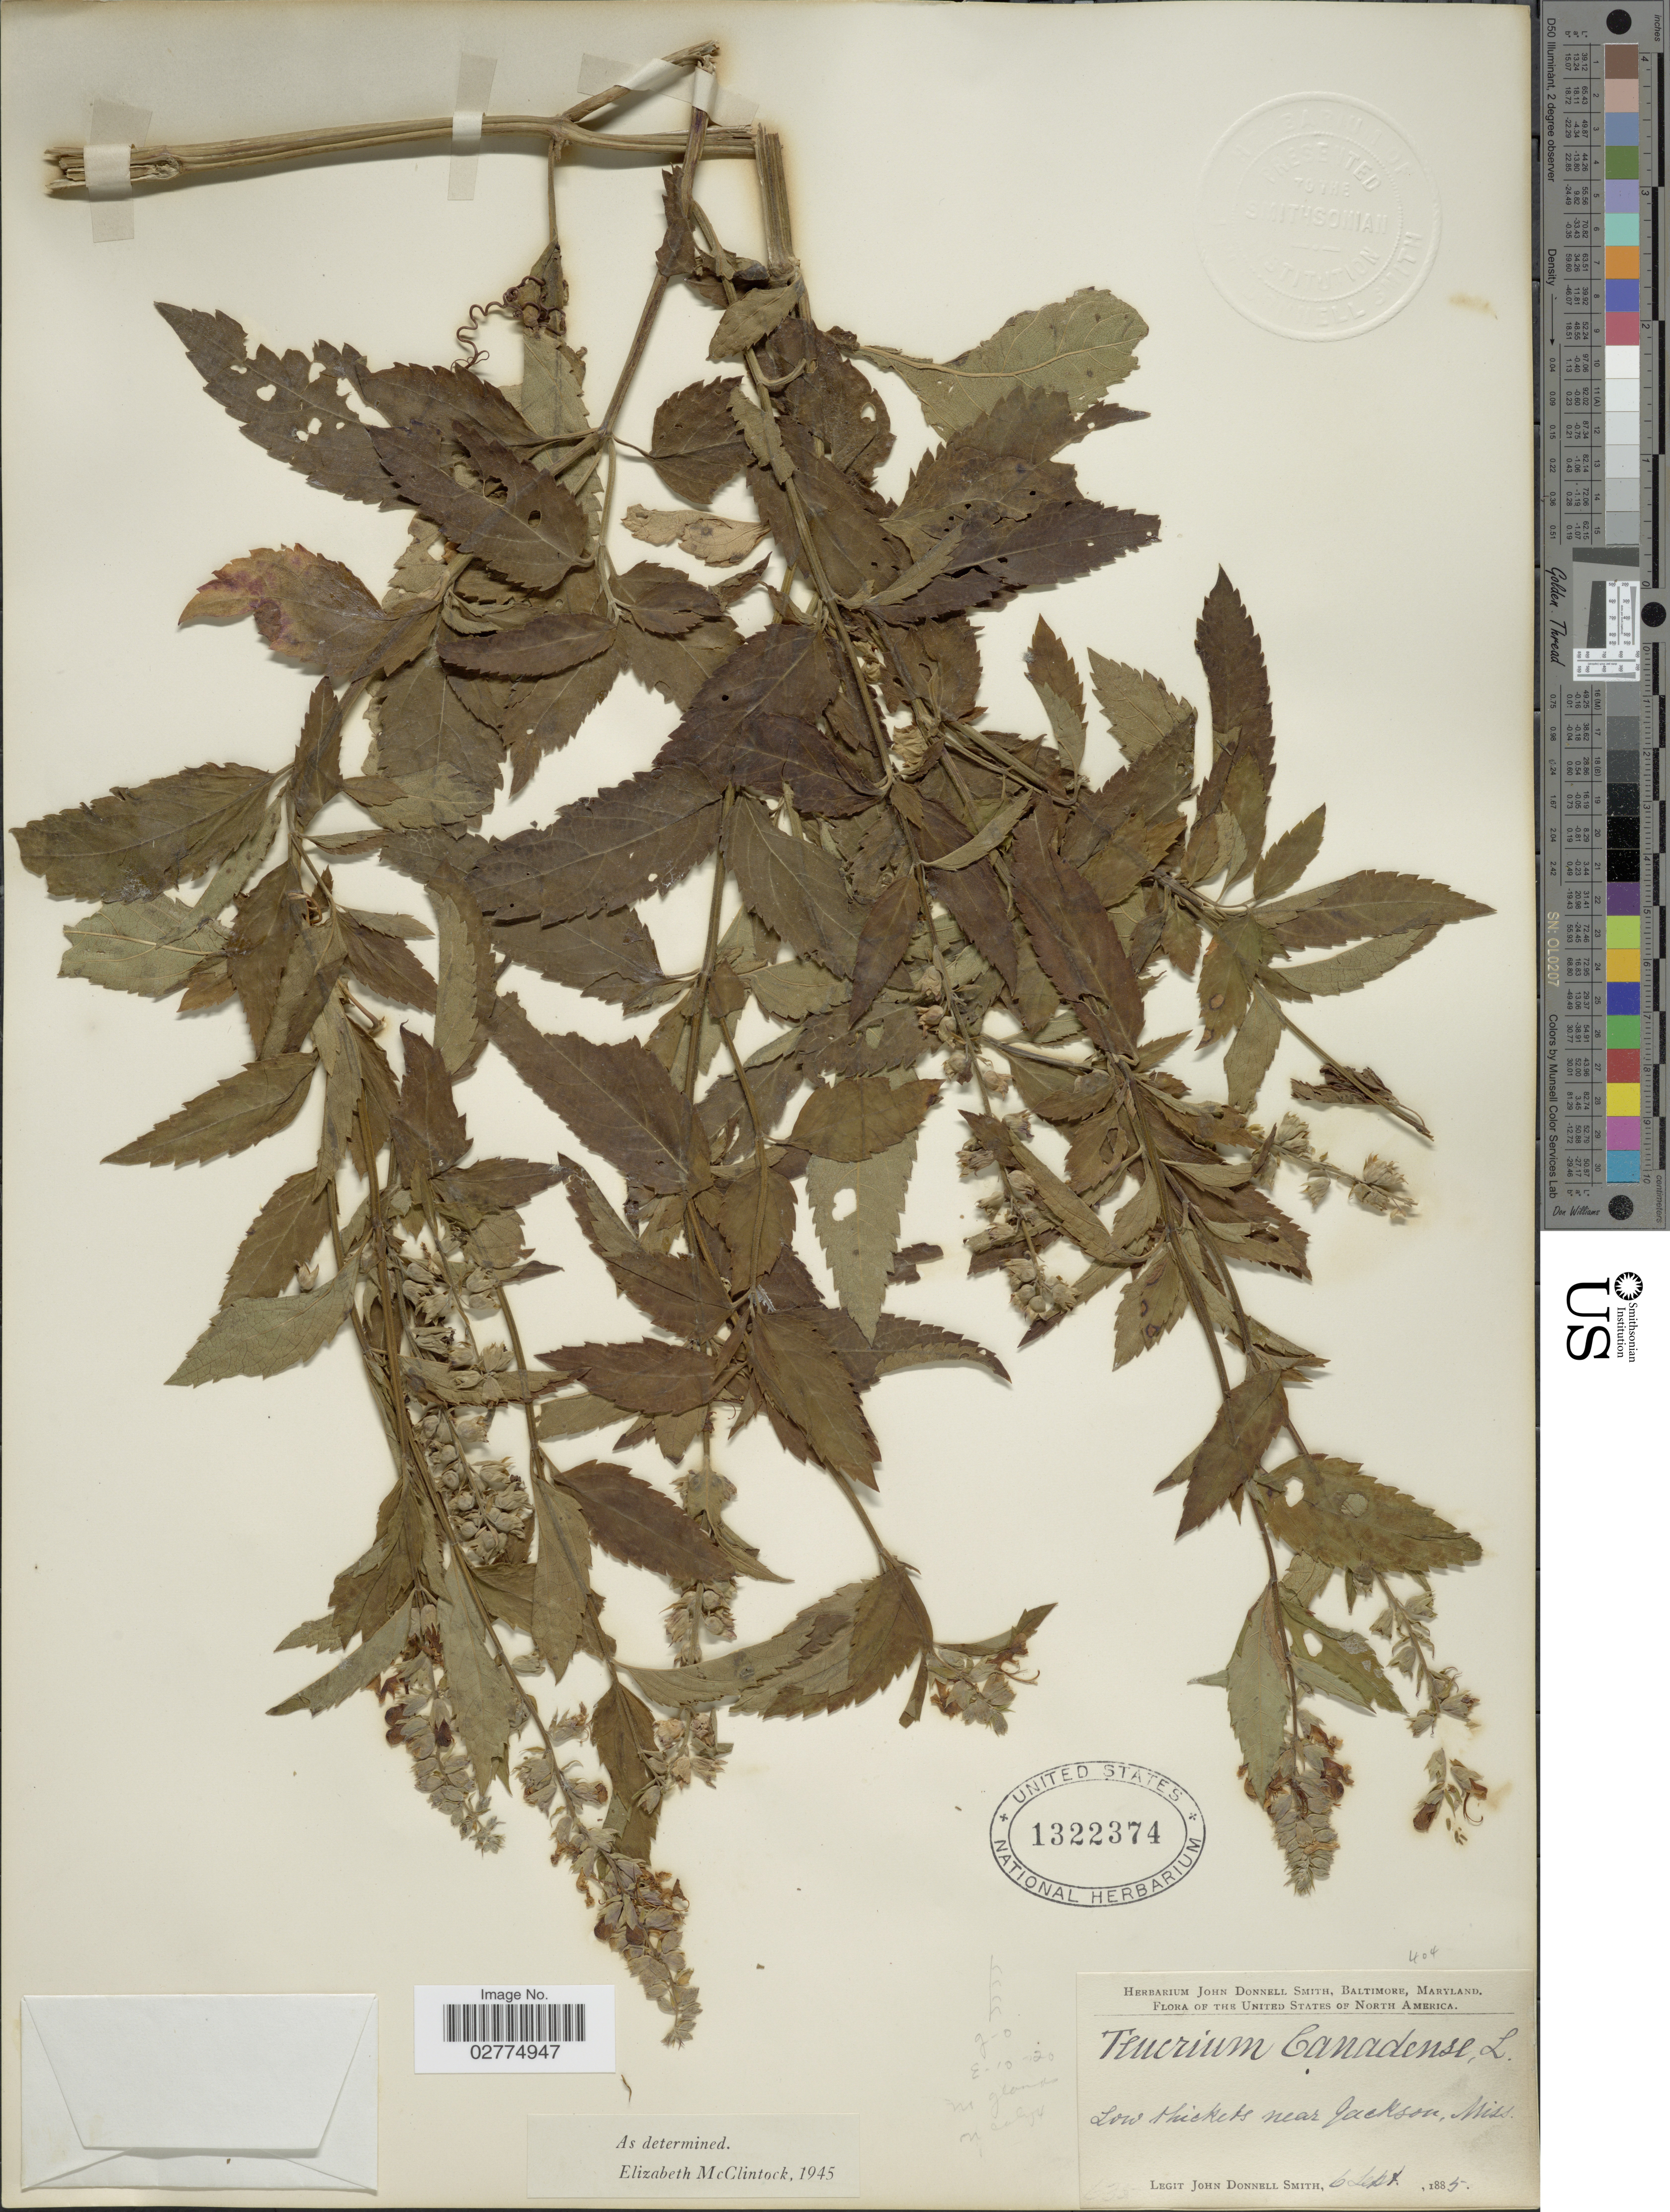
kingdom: Plantae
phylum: Tracheophyta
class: Magnoliopsida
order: Lamiales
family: Lamiaceae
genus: Teucrium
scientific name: Teucrium canadense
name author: L.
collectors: J. Donnell Smith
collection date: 1885-09-06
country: United States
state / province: Mississippi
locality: Low thickets near Jackson.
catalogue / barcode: US 1322374